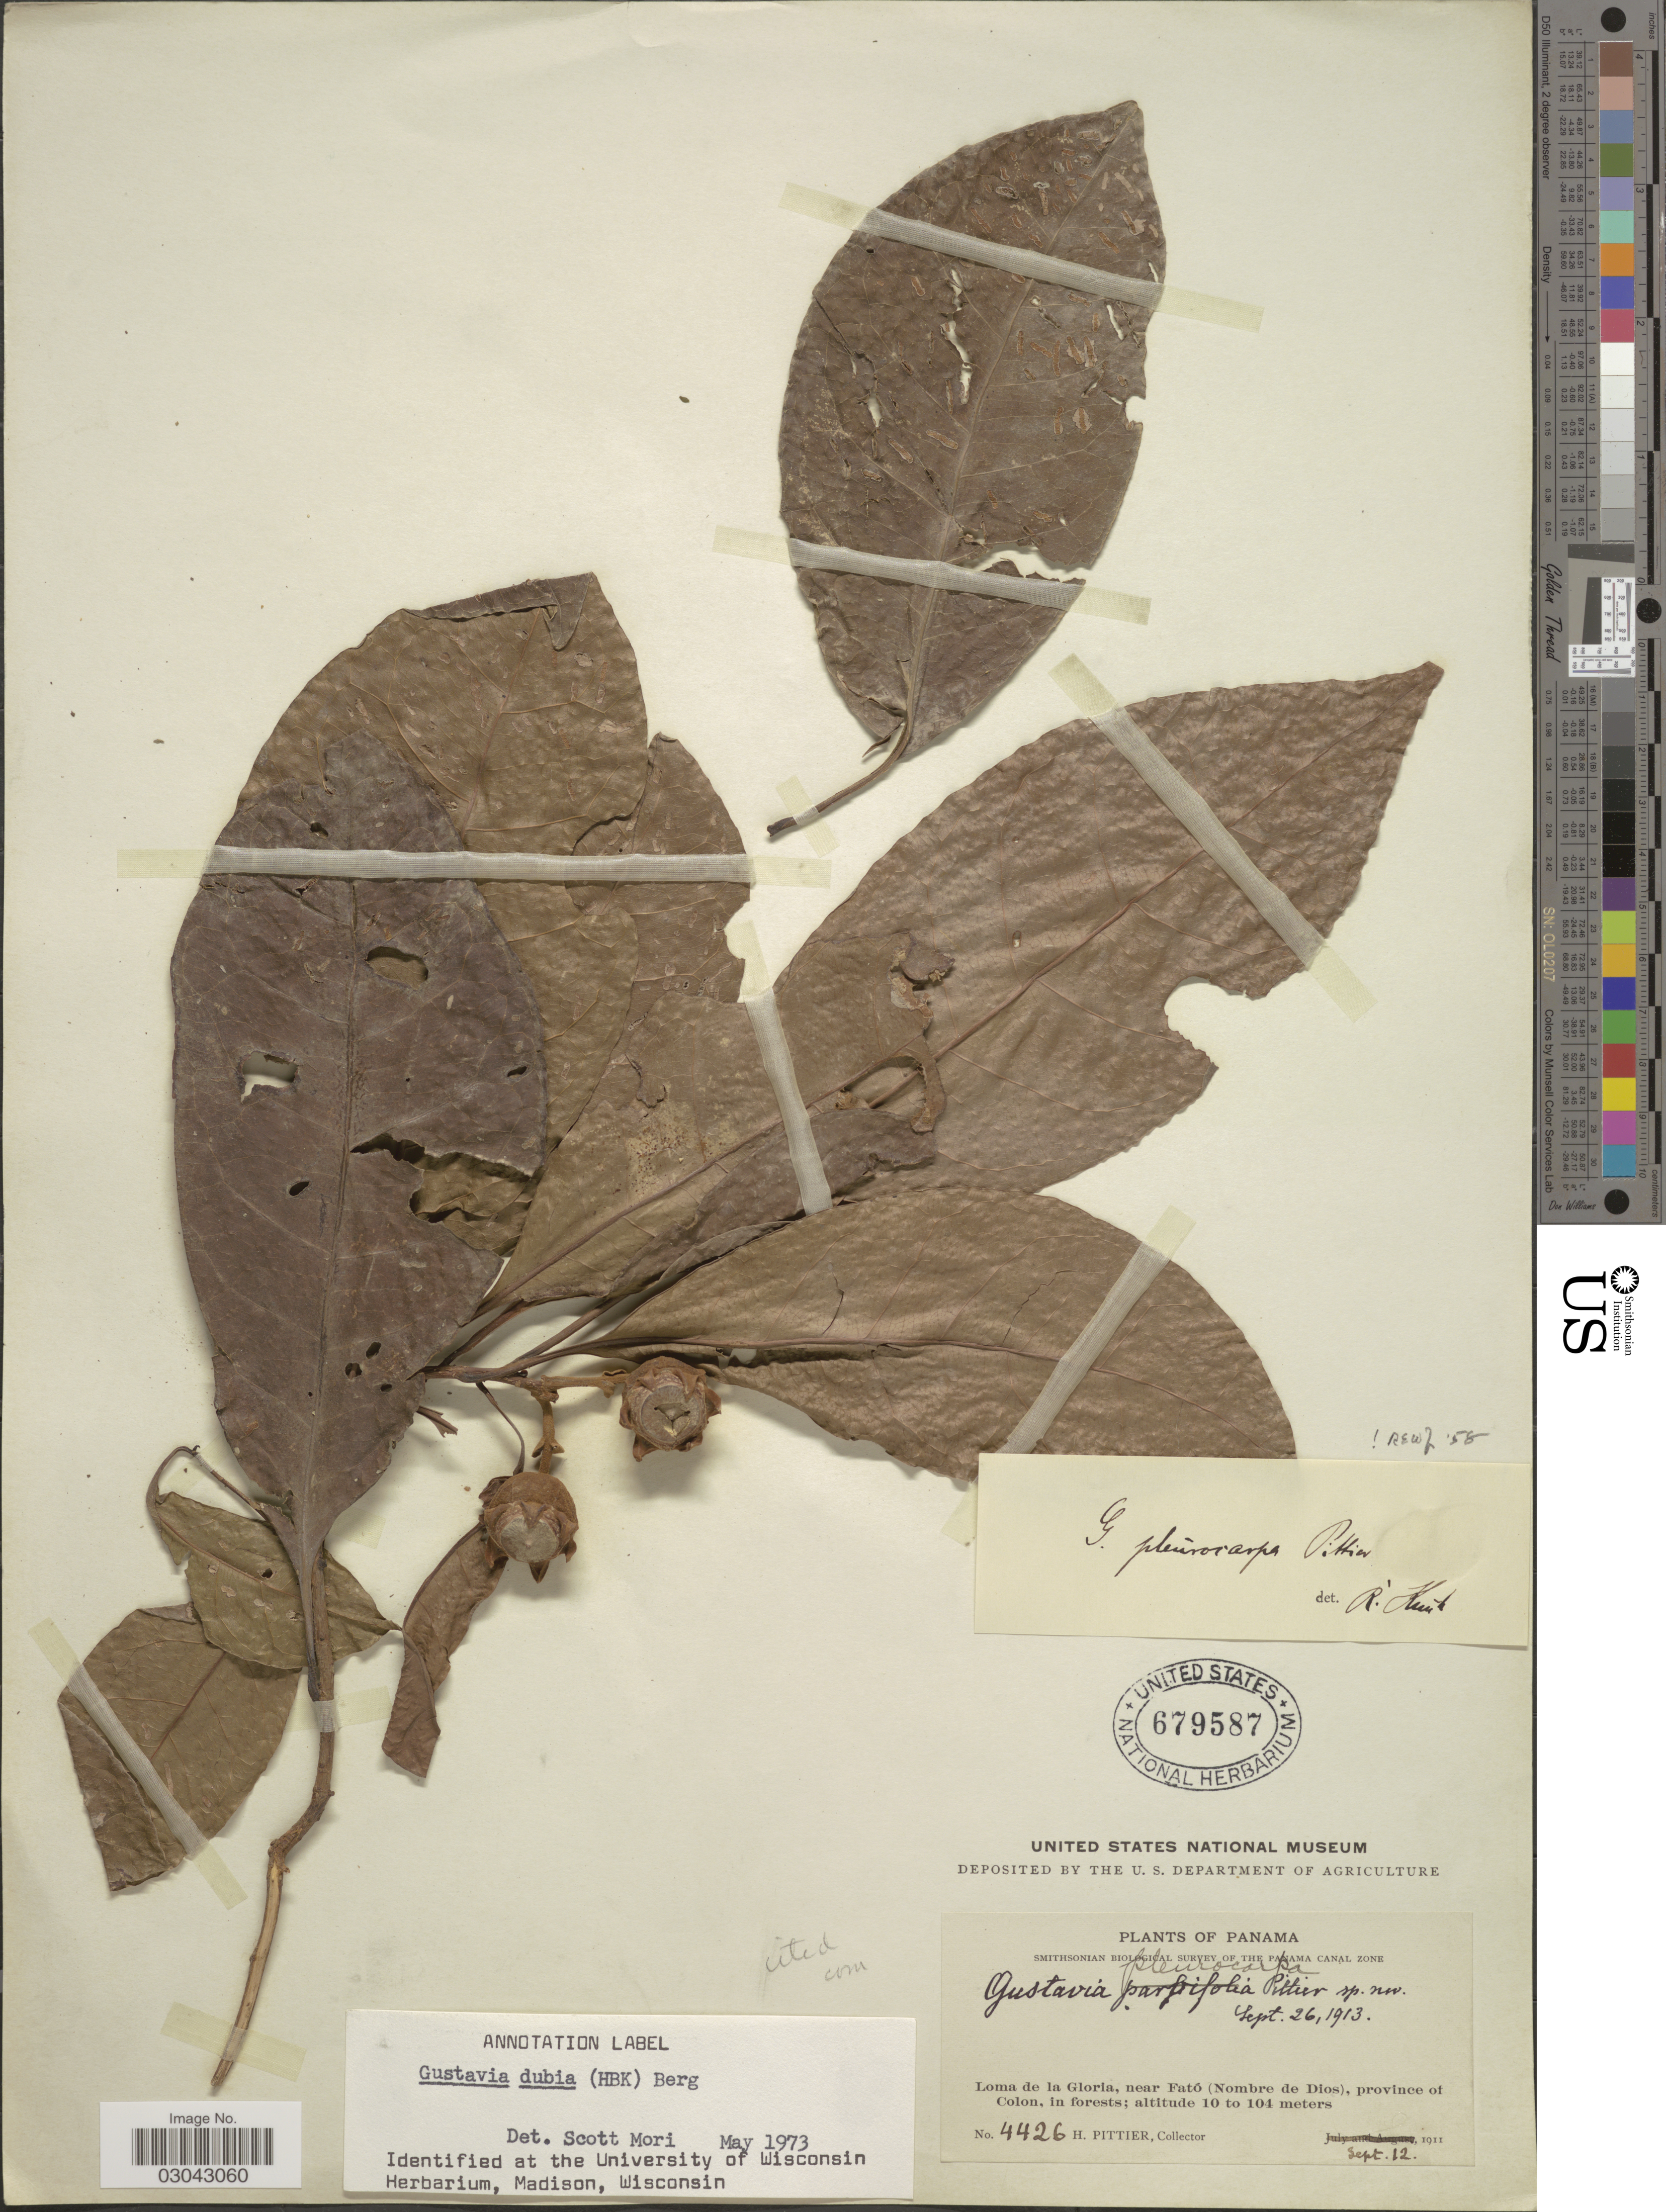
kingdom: Plantae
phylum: Tracheophyta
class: Magnoliopsida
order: Ericales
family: Lecythidaceae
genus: Gustavia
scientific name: Gustavia dubia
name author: (Kunth) O. Berg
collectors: H. F. Pittier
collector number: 4426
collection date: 1911-09-12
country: Panama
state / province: Colón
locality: Loma de la Gloria, near Fató (Nombre de Dios), province of Colon.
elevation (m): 10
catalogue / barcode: US 679587